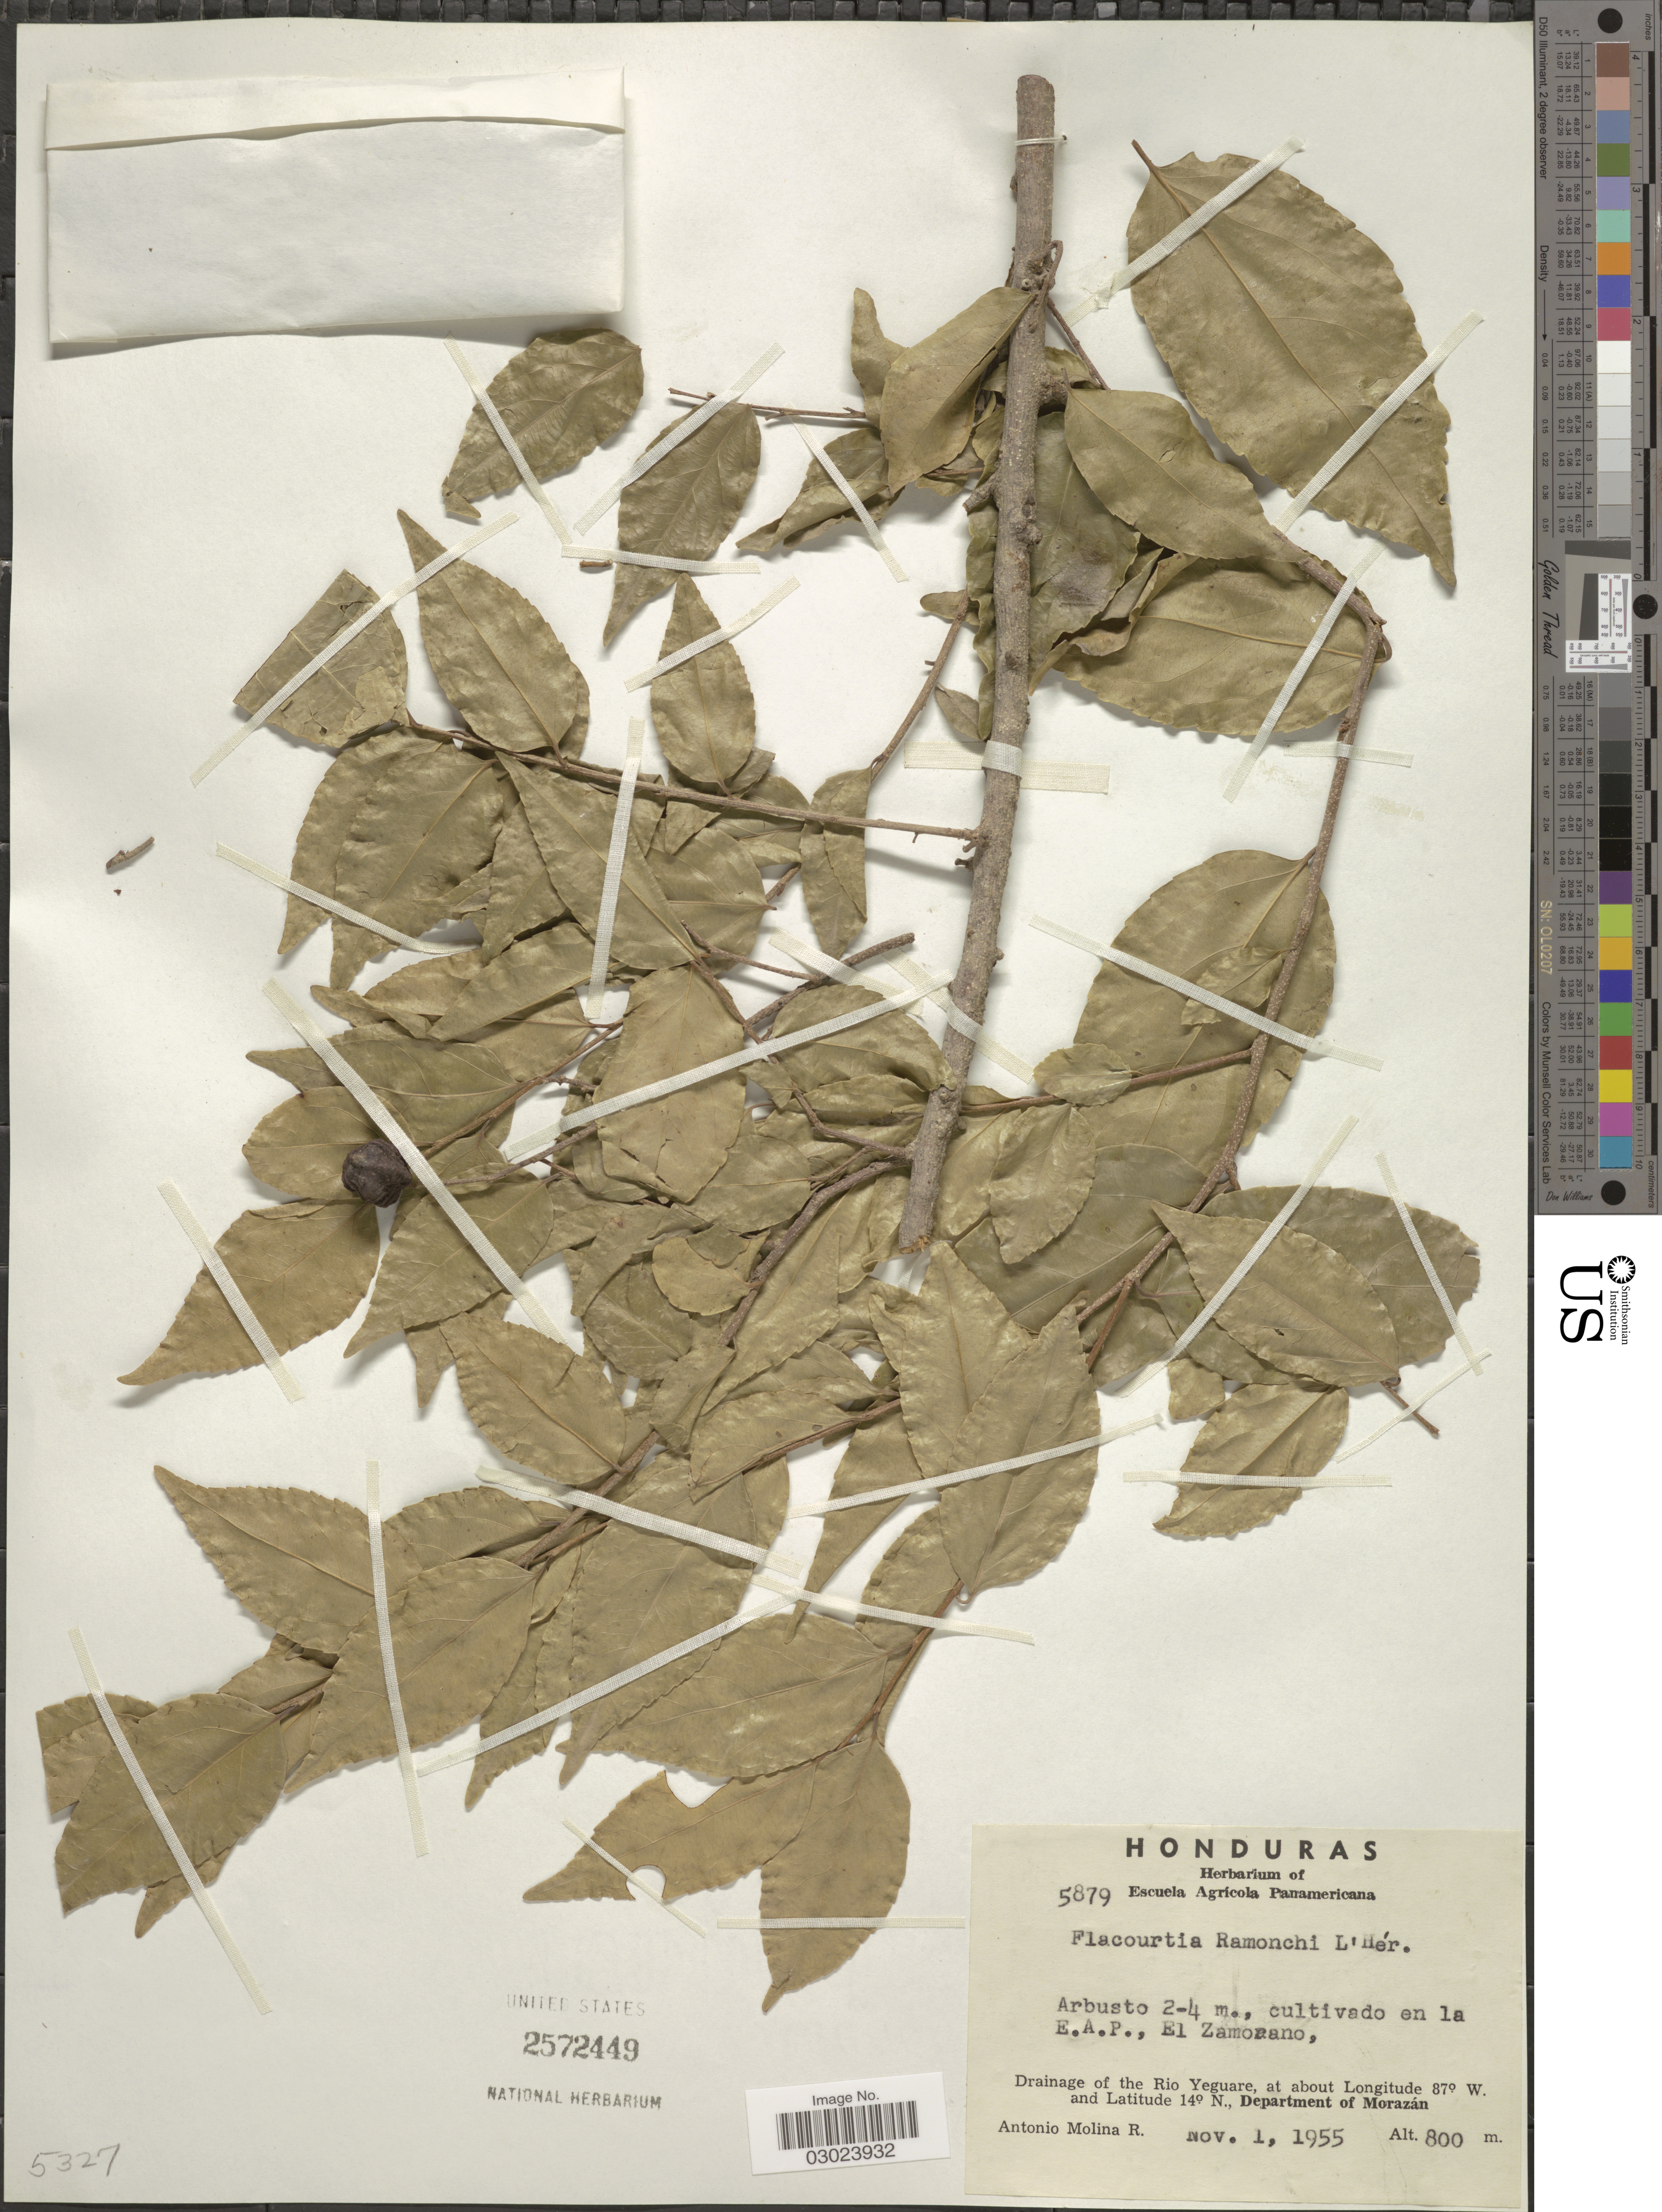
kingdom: Plantae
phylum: Tracheophyta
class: Magnoliopsida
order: Malpighiales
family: Salicaceae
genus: Flacourtia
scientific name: Flacourtia ramontchi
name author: L'Hér.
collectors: A. Molina R.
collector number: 5879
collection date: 1955-11-01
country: Honduras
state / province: Fco. Morazán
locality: E.A.P., El Zamorano. Drainage of the Rio Yeguare. Department of Morazán.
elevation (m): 800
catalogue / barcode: US 2572449